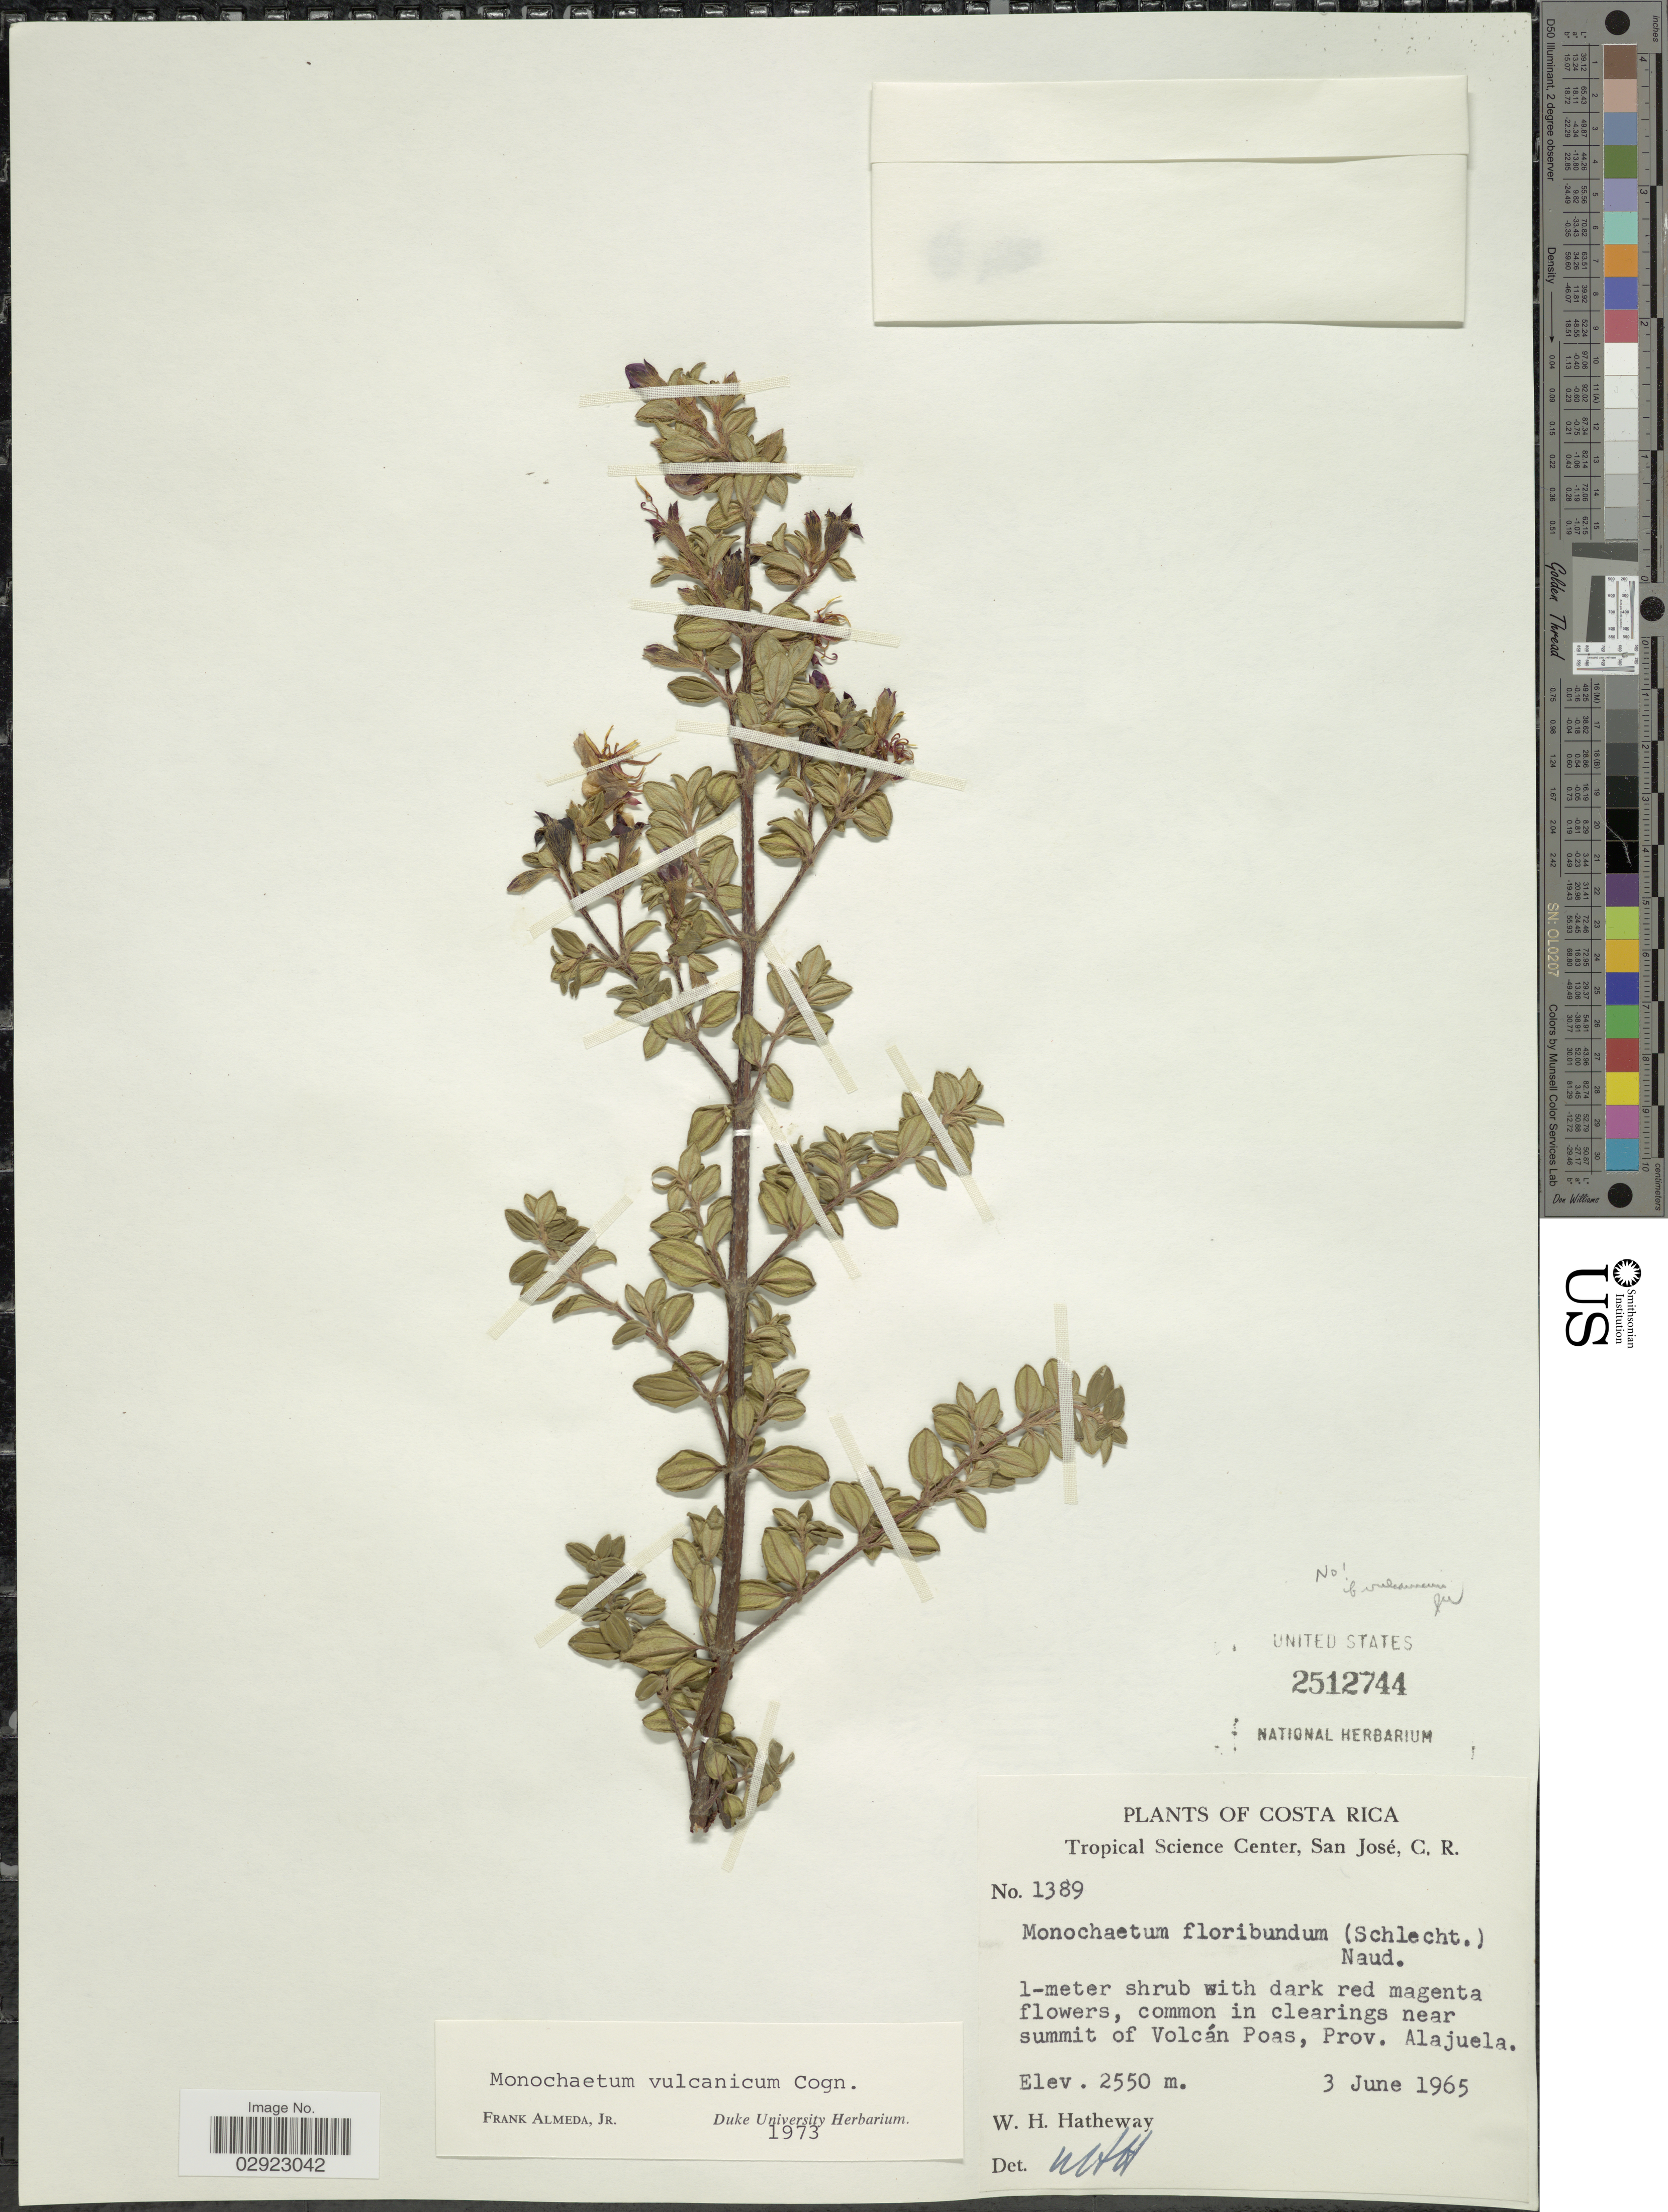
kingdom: Plantae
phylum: Tracheophyta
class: Magnoliopsida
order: Myrtales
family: Melastomataceae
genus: Monochaetum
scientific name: Monochaetum vulcanicum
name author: Cogn.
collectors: W. H. Hatheway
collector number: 1389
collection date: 1965-06-03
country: Costa Rica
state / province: Alajuela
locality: Common in clearings near summit of Volcán Poas, Prov. Alajuela.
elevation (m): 2550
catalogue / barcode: US 2512744